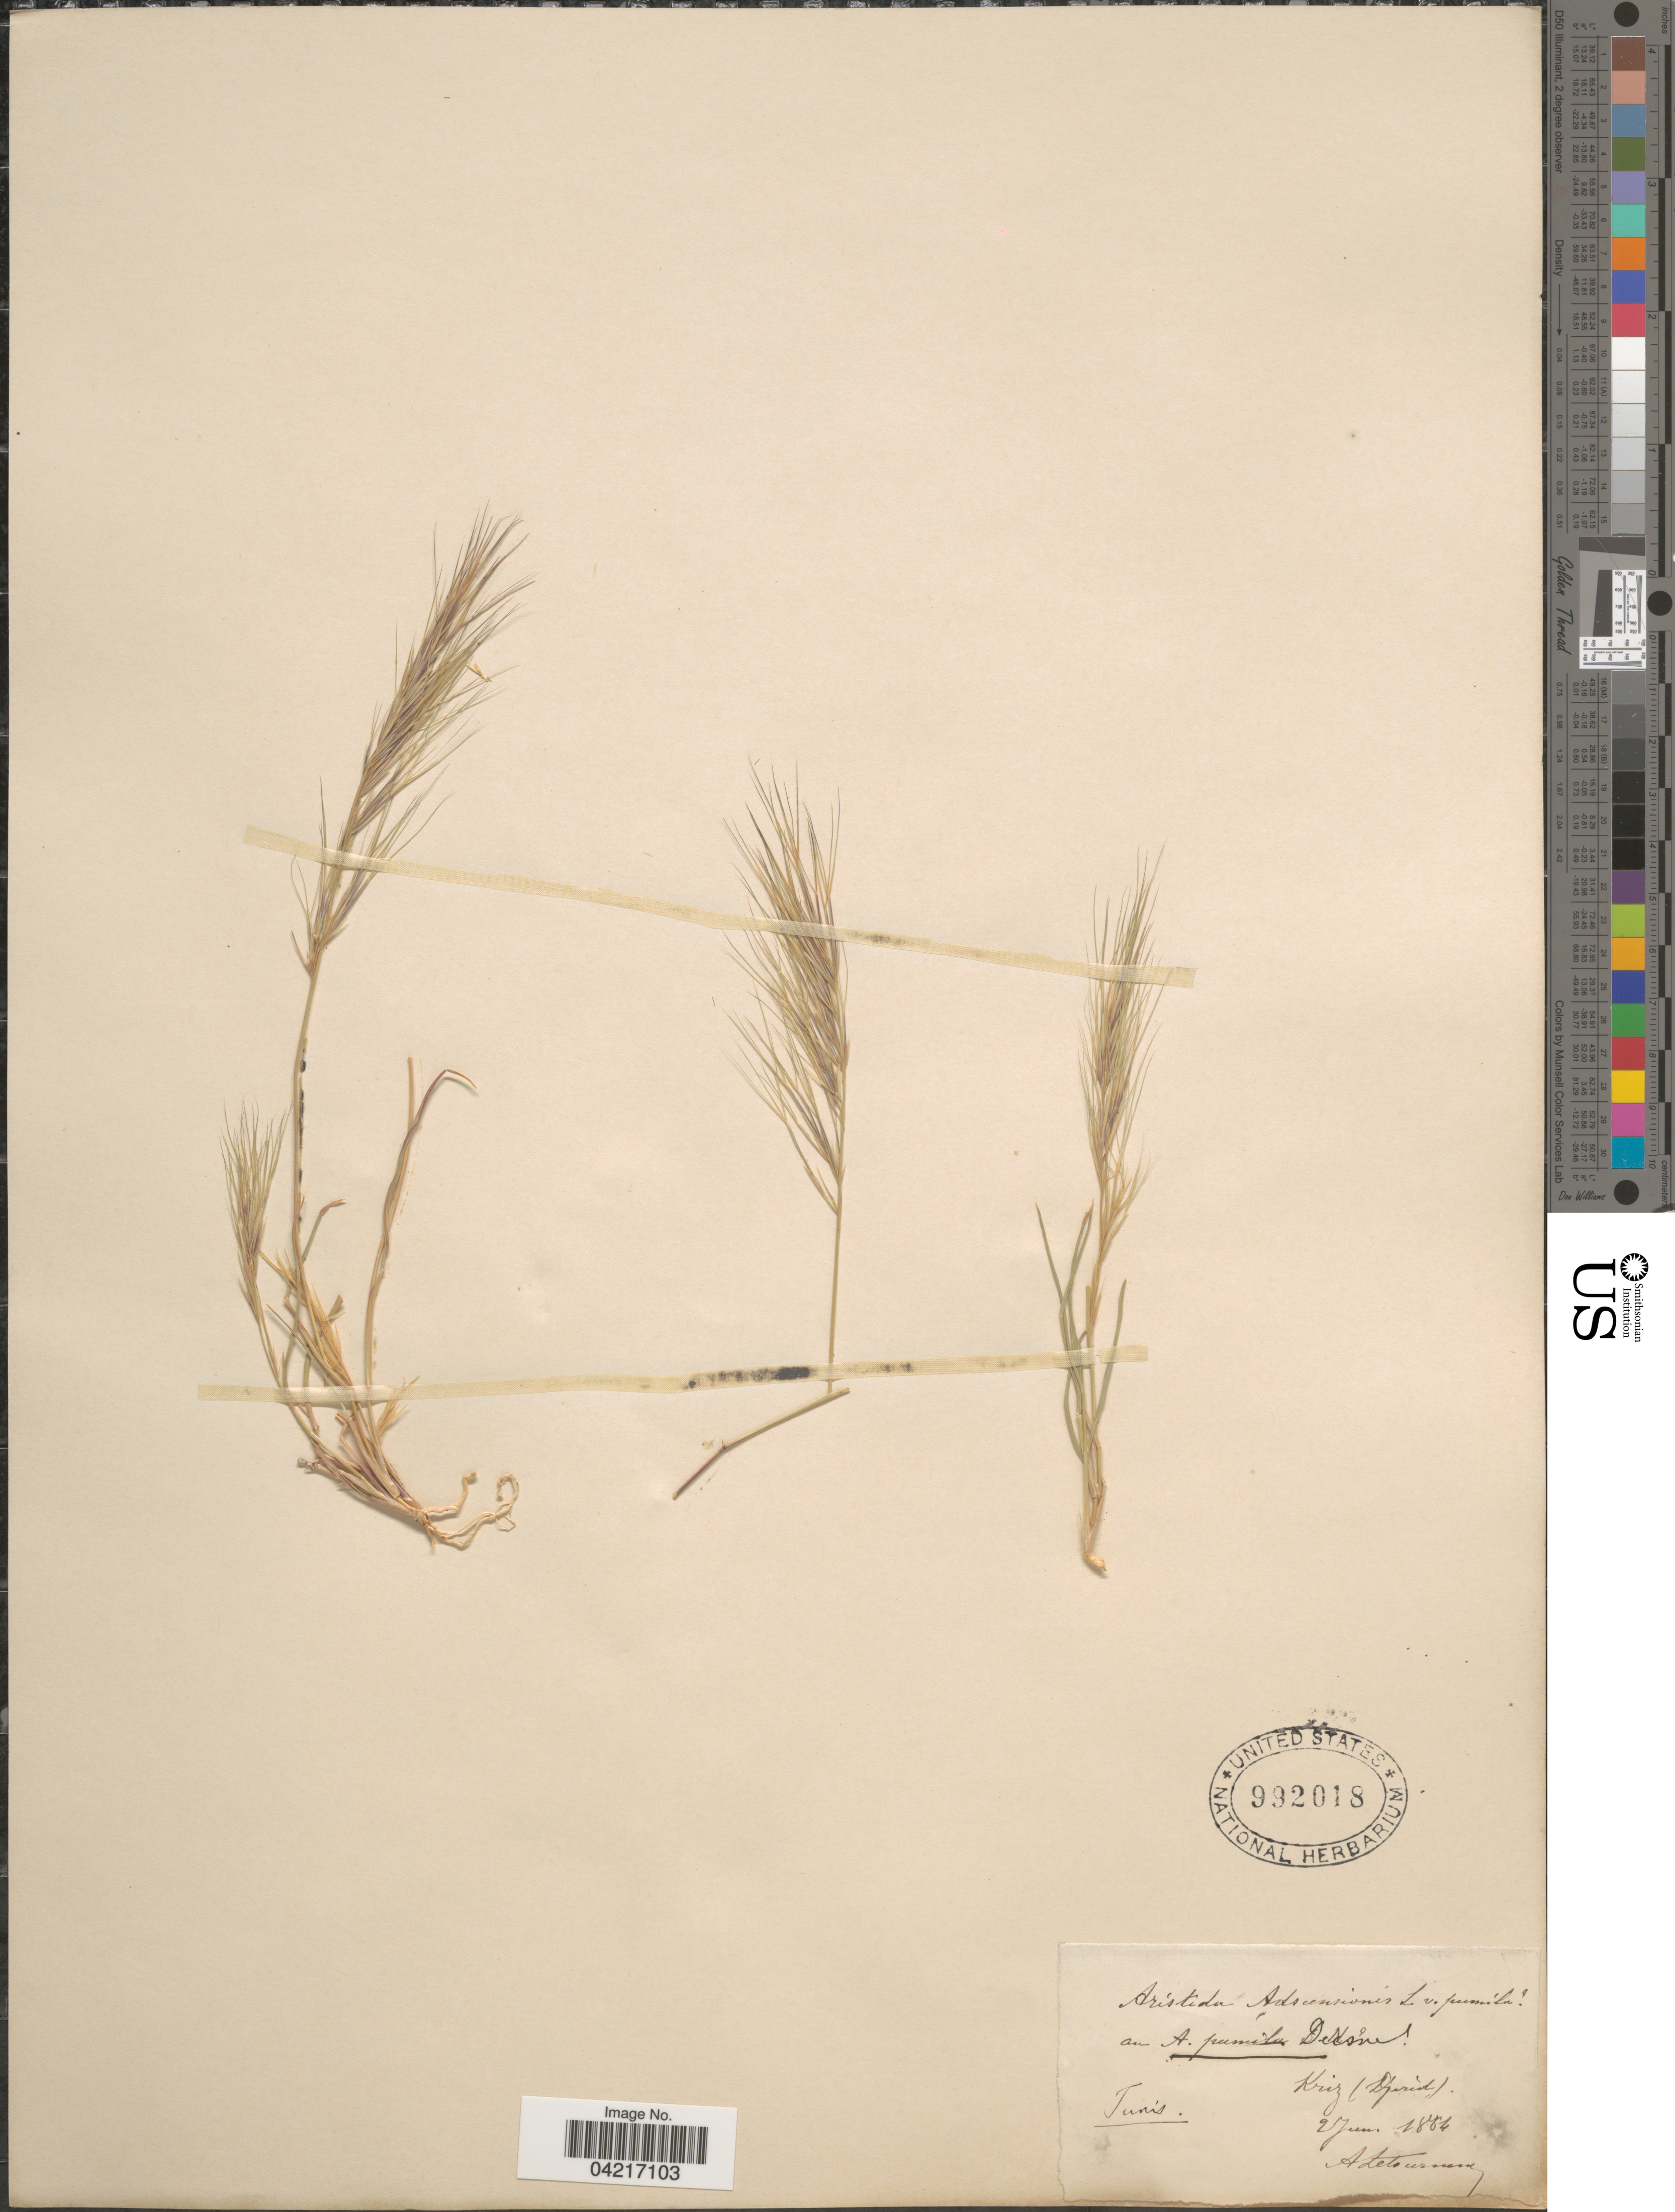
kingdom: Plantae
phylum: Tracheophyta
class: Liliopsida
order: Poales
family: Poaceae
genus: Aristida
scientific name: Aristida adscensionis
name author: L.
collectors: A. Letourneux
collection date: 1864-06-02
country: Tunisia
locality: Tunis. Kriz (Djerid).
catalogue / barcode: US 992018